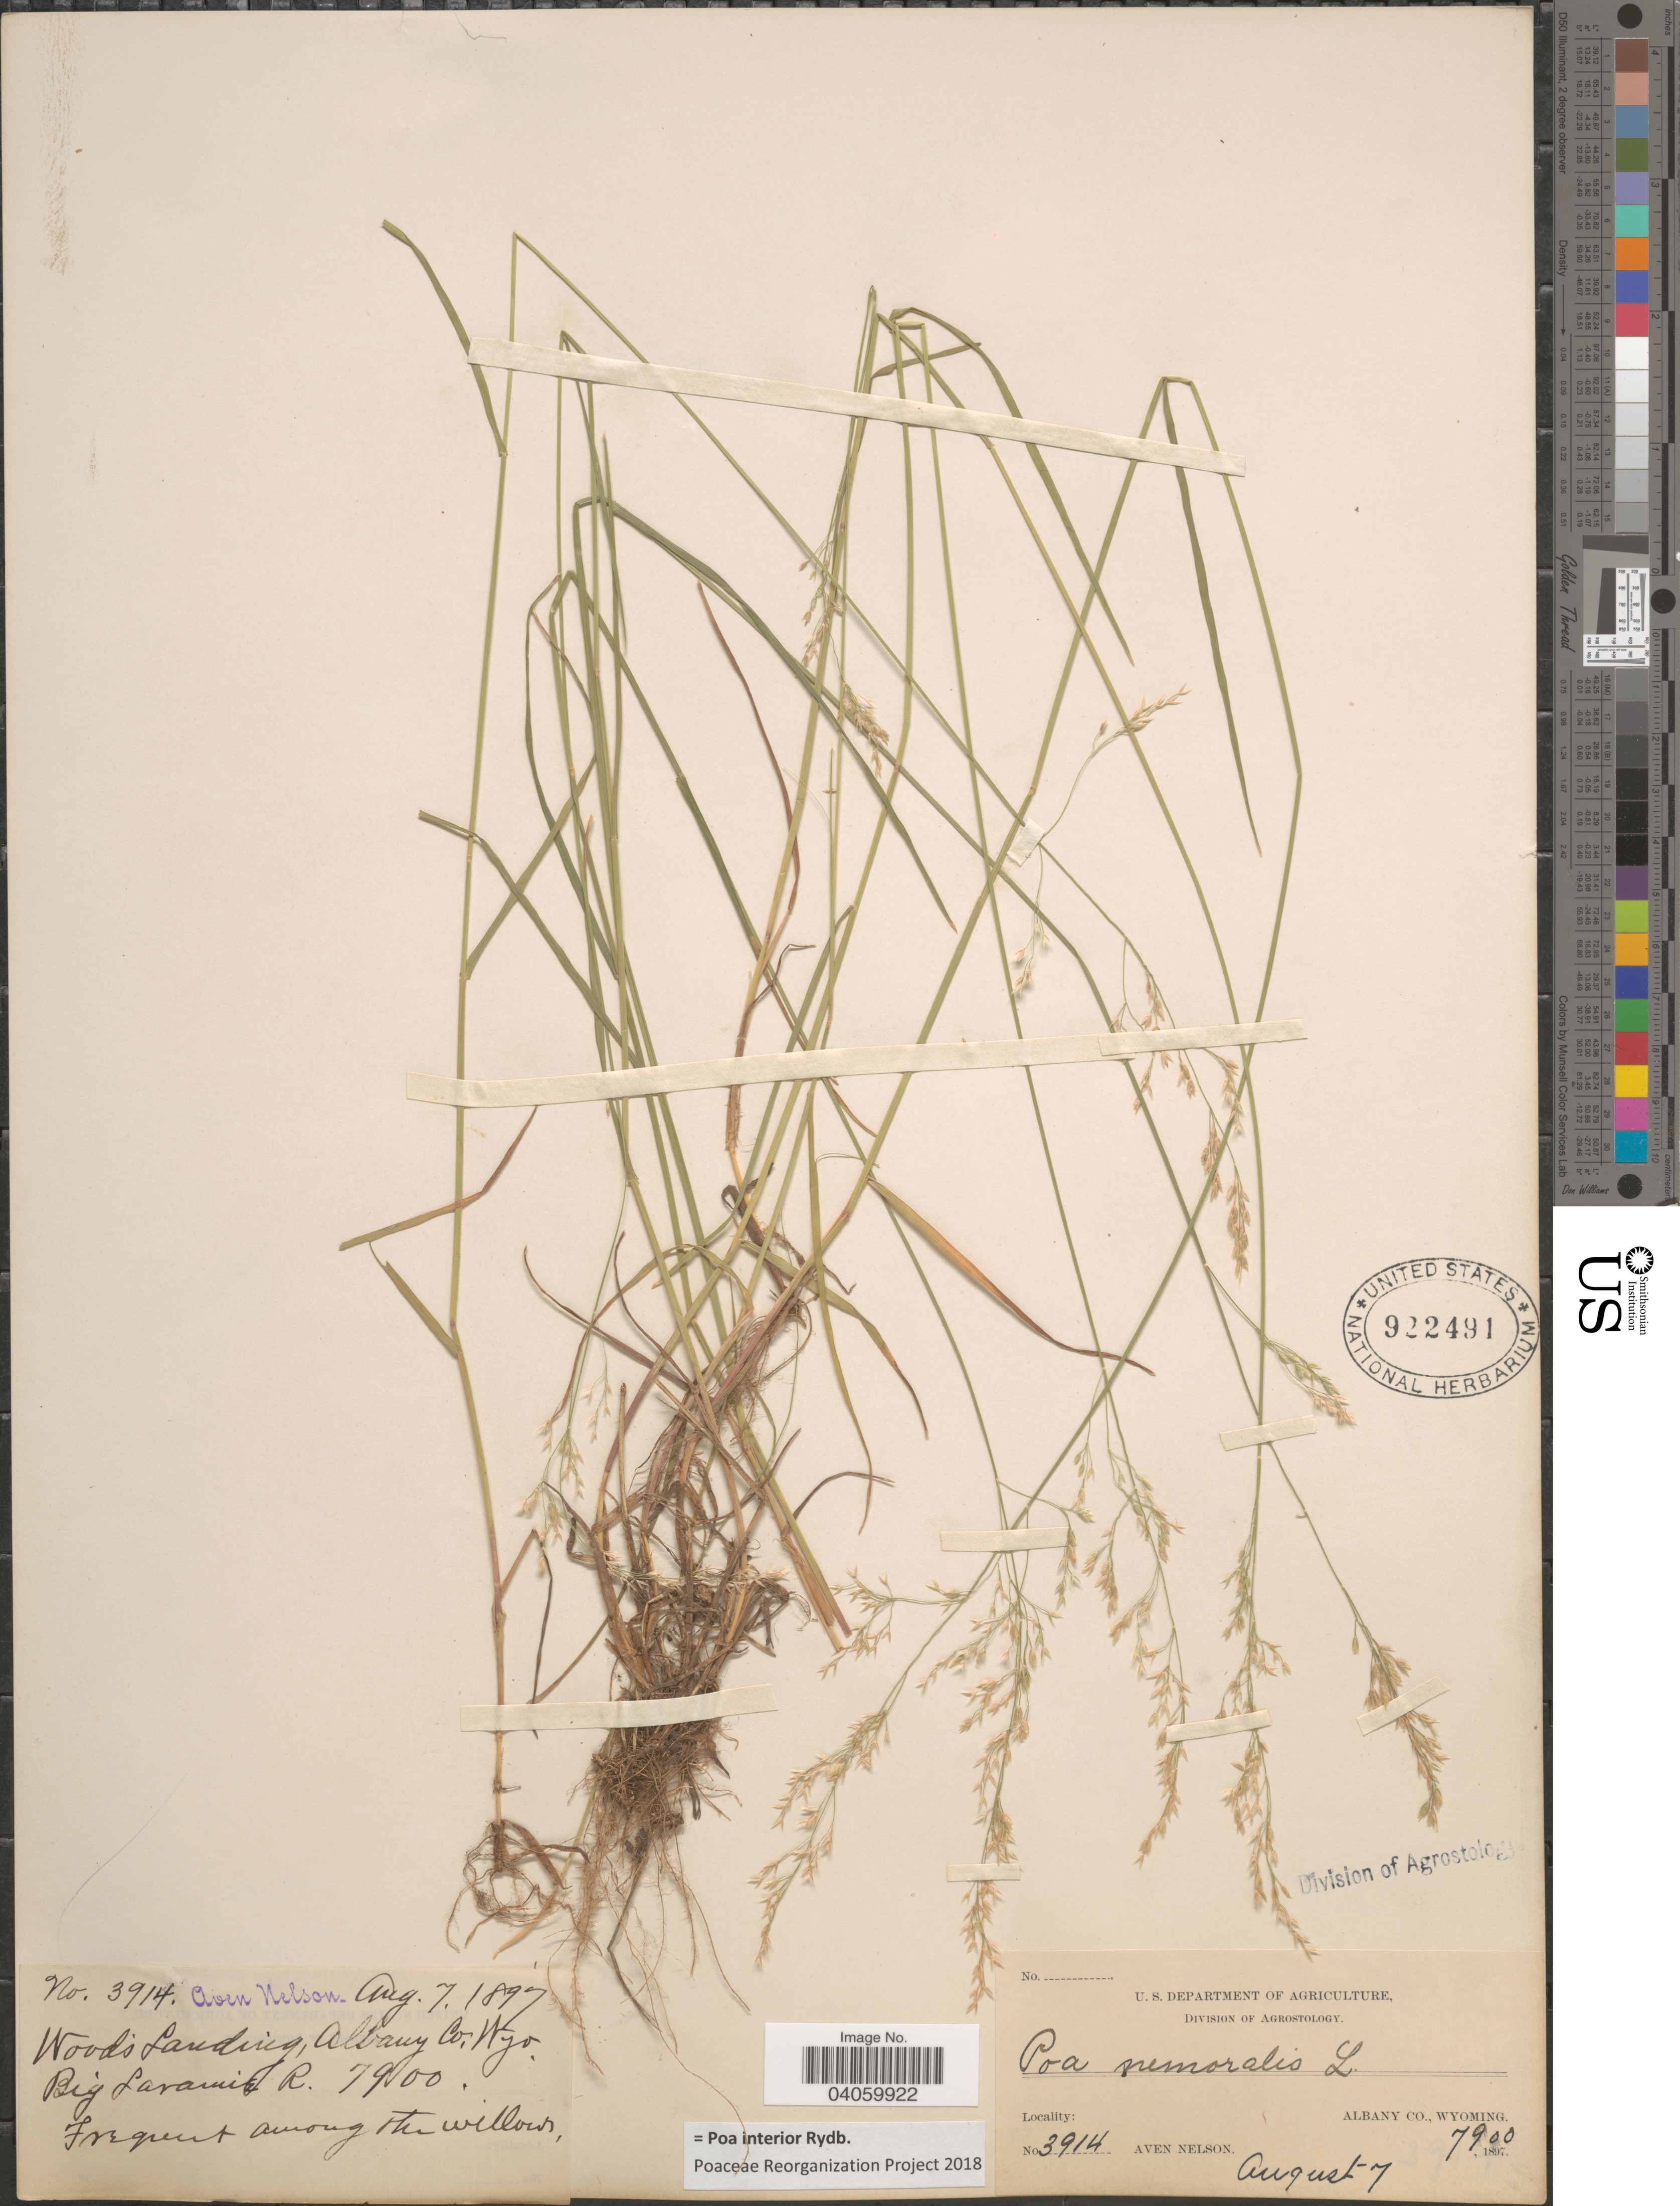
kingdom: Plantae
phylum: Tracheophyta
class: Liliopsida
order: Poales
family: Poaceae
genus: Poa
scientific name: Poa interior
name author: Rydb.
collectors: A. Nelson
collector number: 3914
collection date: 1897-08-07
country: United States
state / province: Wyoming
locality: Woods Landing. Albany Co. Big Laramie R.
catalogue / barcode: US 922491